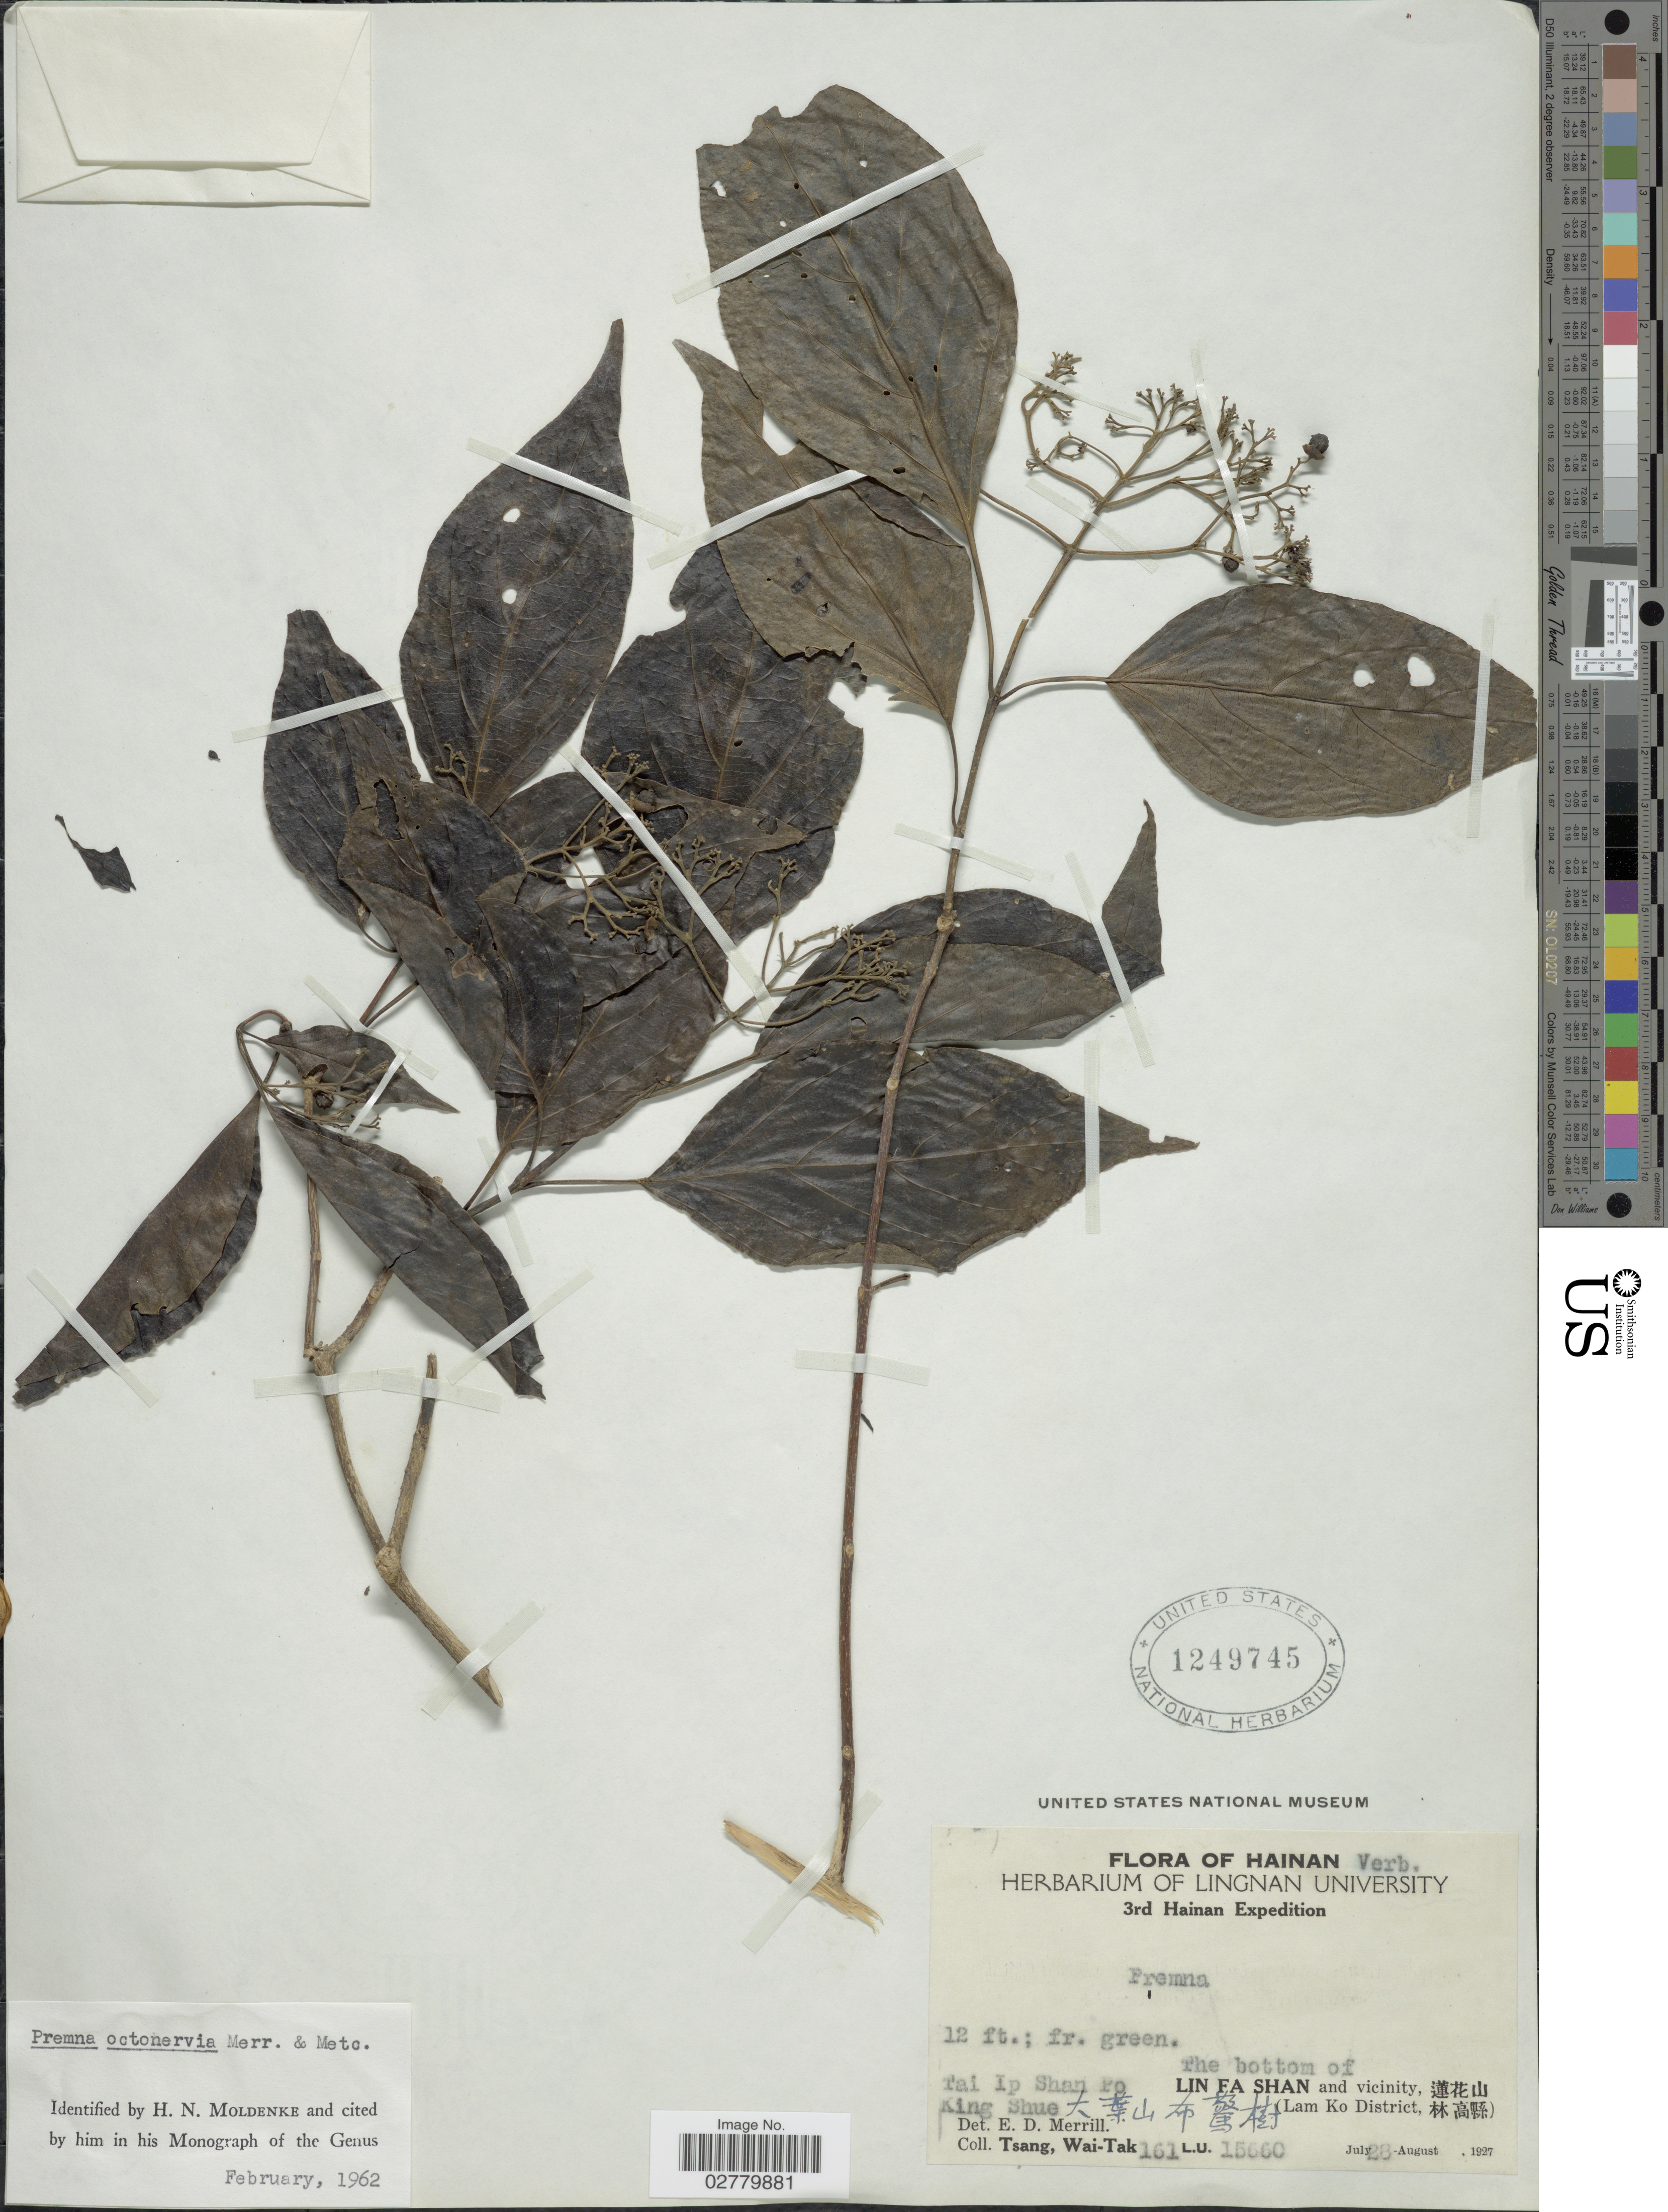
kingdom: Plantae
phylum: Tracheophyta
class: Magnoliopsida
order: Lamiales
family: Lamiaceae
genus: Premna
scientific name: Premna octonervia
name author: Merr. & F.P. Metcalf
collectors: W. T. Tsang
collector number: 161L.U.15660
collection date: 1927-07-28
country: China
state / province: Hainan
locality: Tai Ip Shan Po. King Shue X. The bottom of Lin Fa Shan and vicinity, X. (Lam Ko District, X).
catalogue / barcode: US 1249745